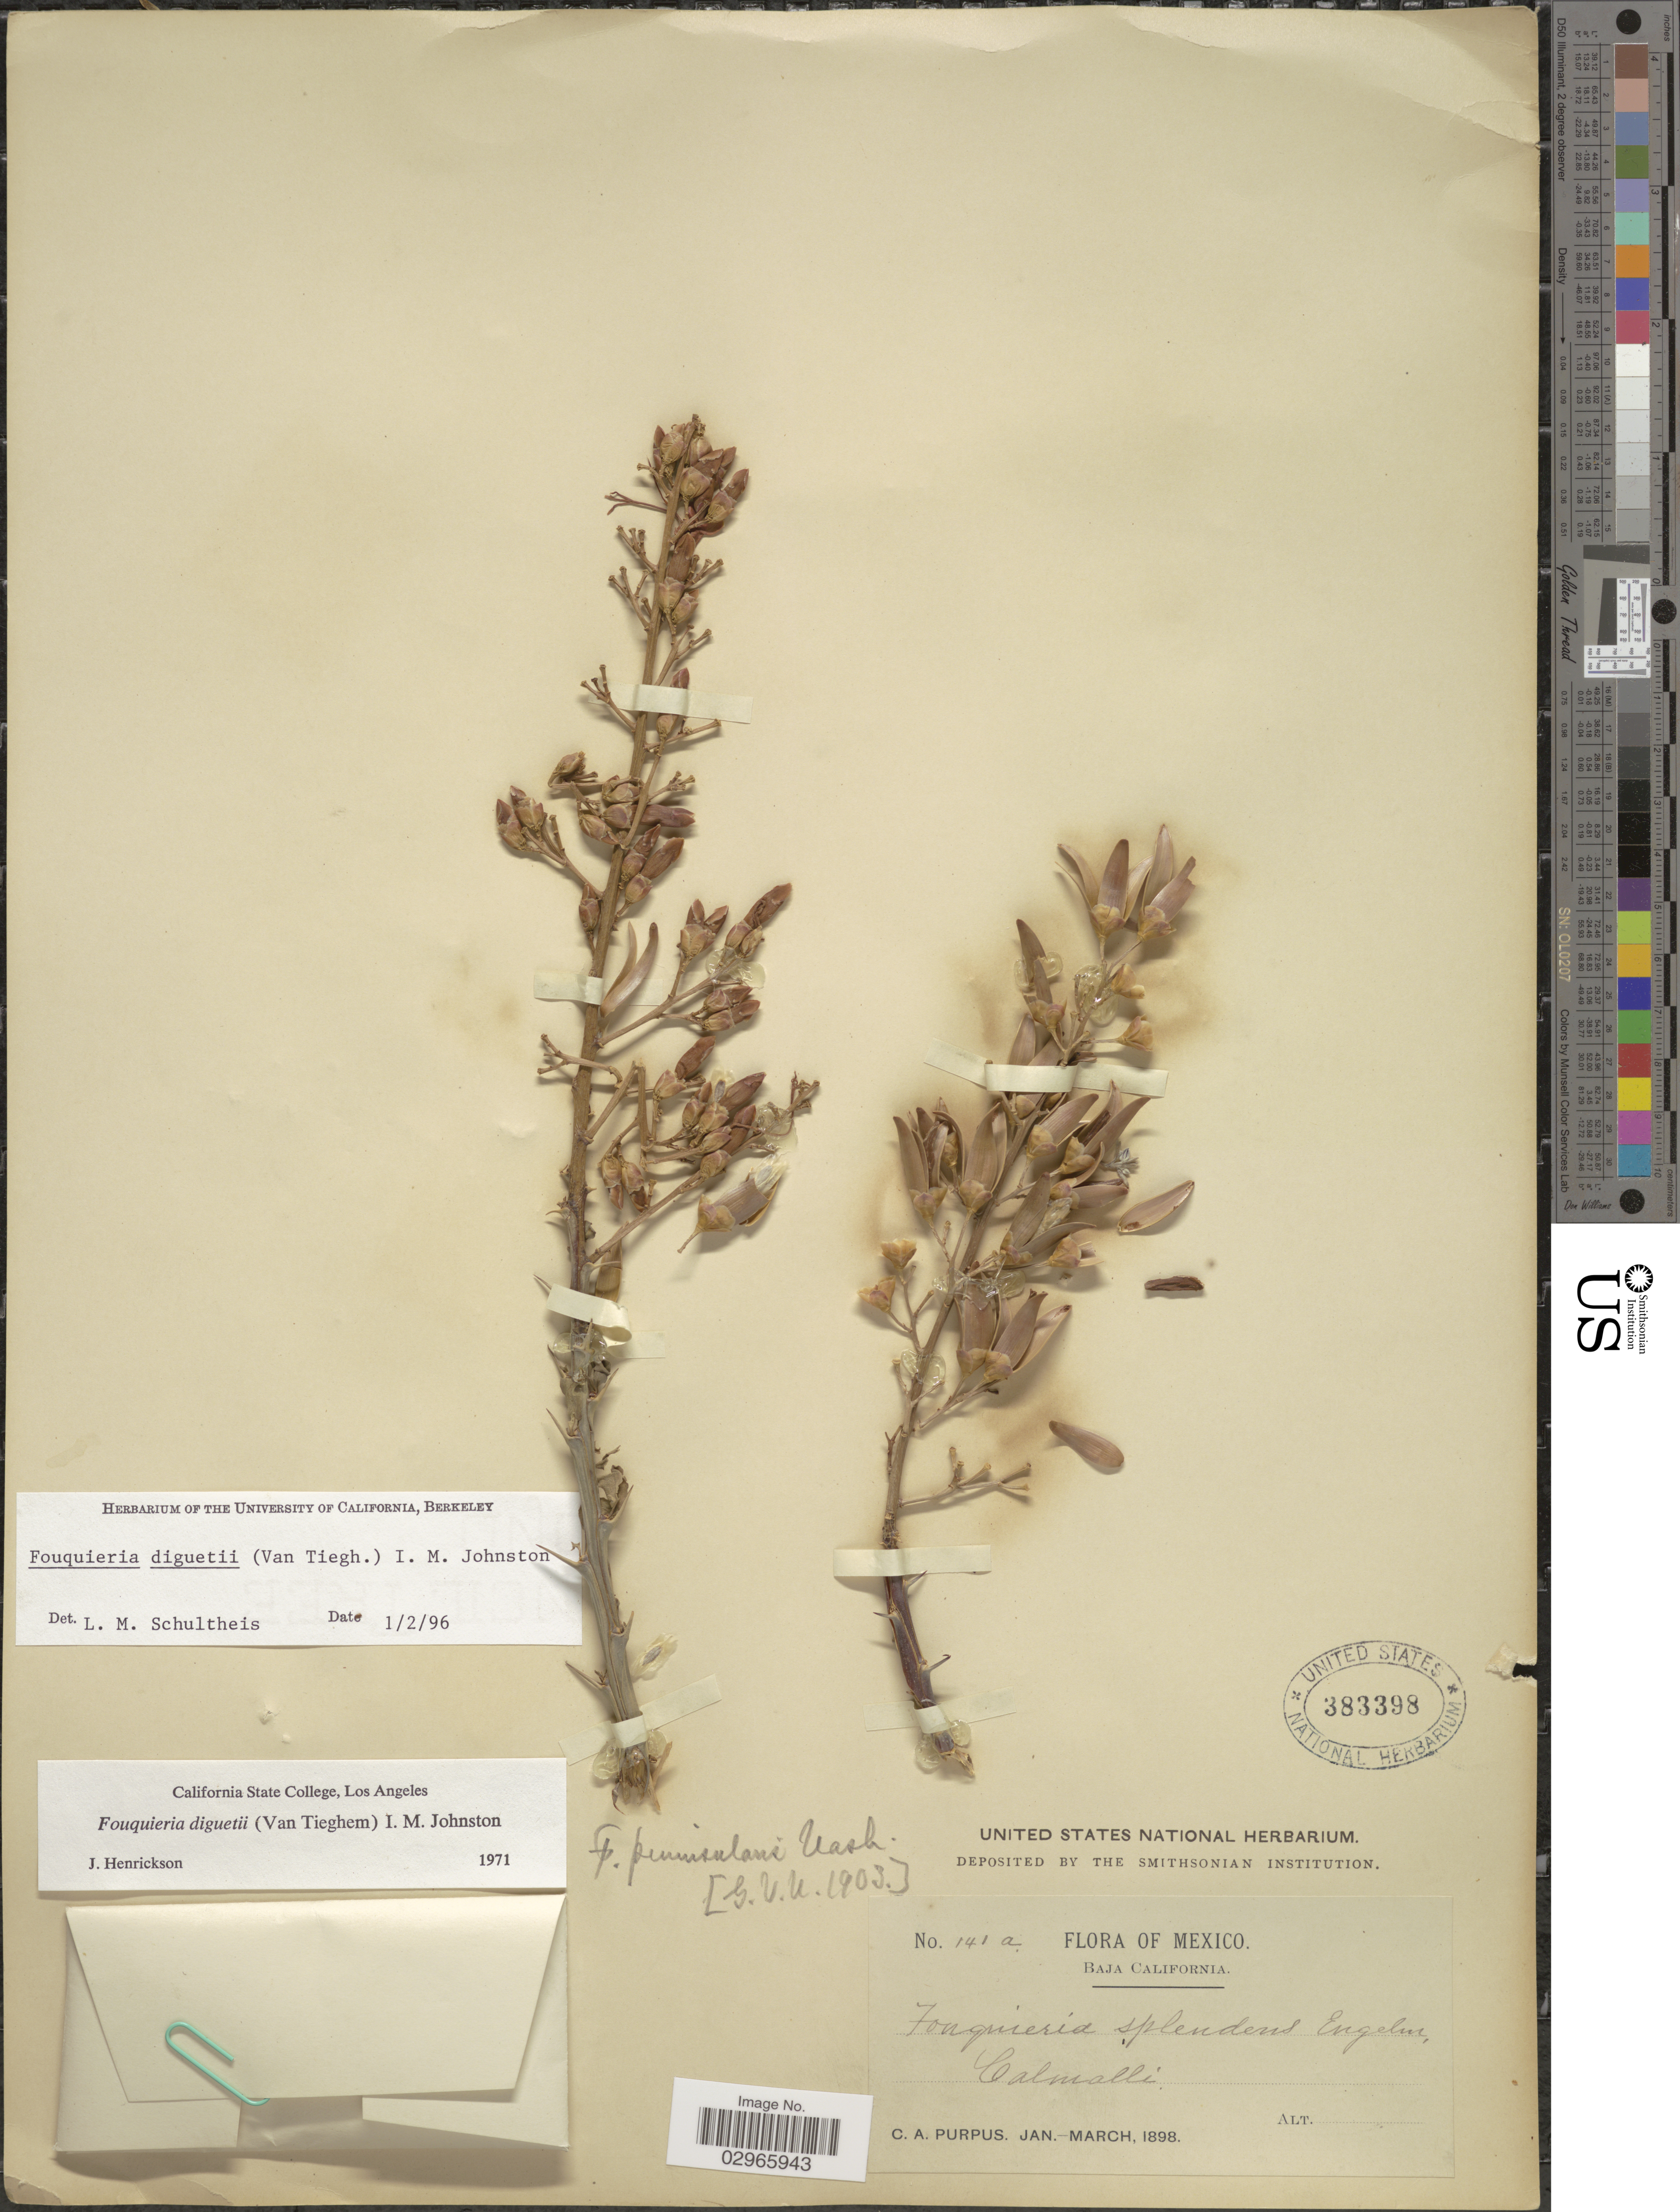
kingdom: Plantae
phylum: Tracheophyta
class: Magnoliopsida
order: Ericales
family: Fouquieriaceae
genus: Fouquieria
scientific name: Fouquieria diguetii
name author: (Tiegh.) I.M. Johnst.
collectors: C. A. Purpus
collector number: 141a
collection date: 1898-01/1898-03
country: Mexico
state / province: Baja California Sur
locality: Calmalli.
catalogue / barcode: US 383398